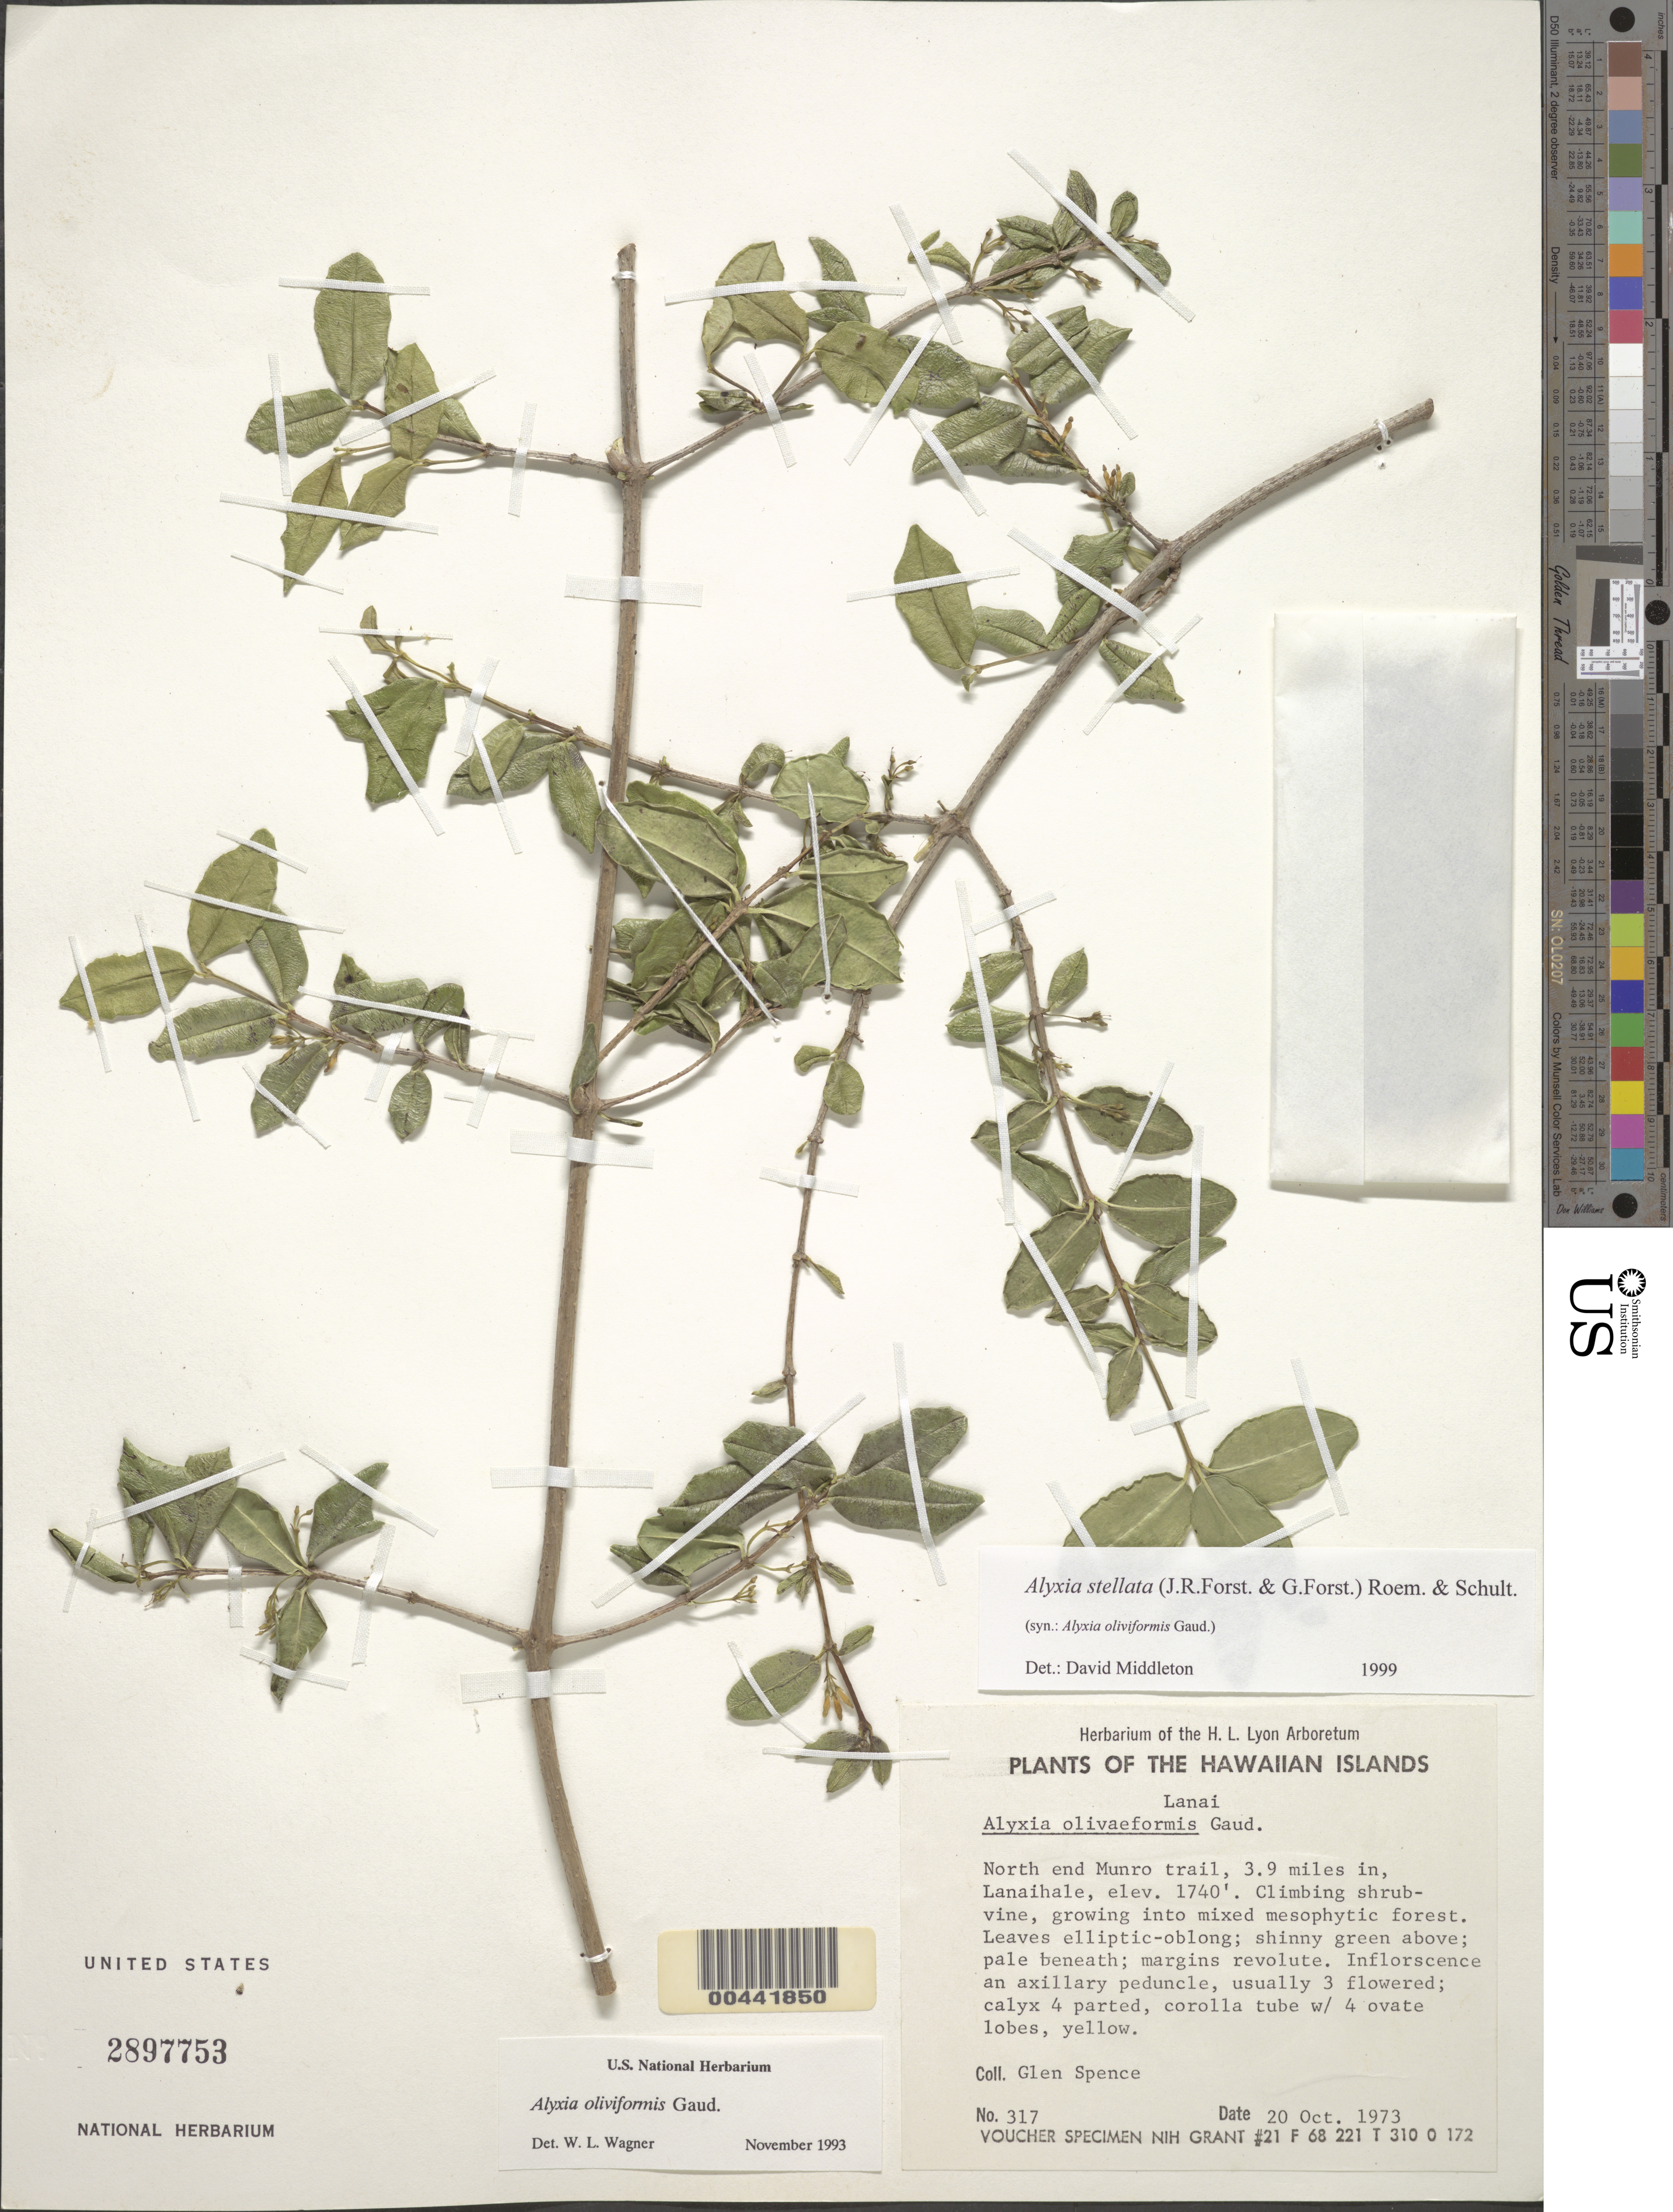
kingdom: Plantae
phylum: Tracheophyta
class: Magnoliopsida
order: Gentianales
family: Apocynaceae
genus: Alyxia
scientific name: Alyxia stellata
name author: (J.R. Forst. & G. Forst.) Roem. & Schult.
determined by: Middleton, D. J.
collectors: G. Spence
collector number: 317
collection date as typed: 20 Oct 1973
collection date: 1973-10-20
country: United States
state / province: Hawaii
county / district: Maui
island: Lana'i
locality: N end Munro trail, 3.9 mi in Lanaihale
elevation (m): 530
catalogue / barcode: US 2897753